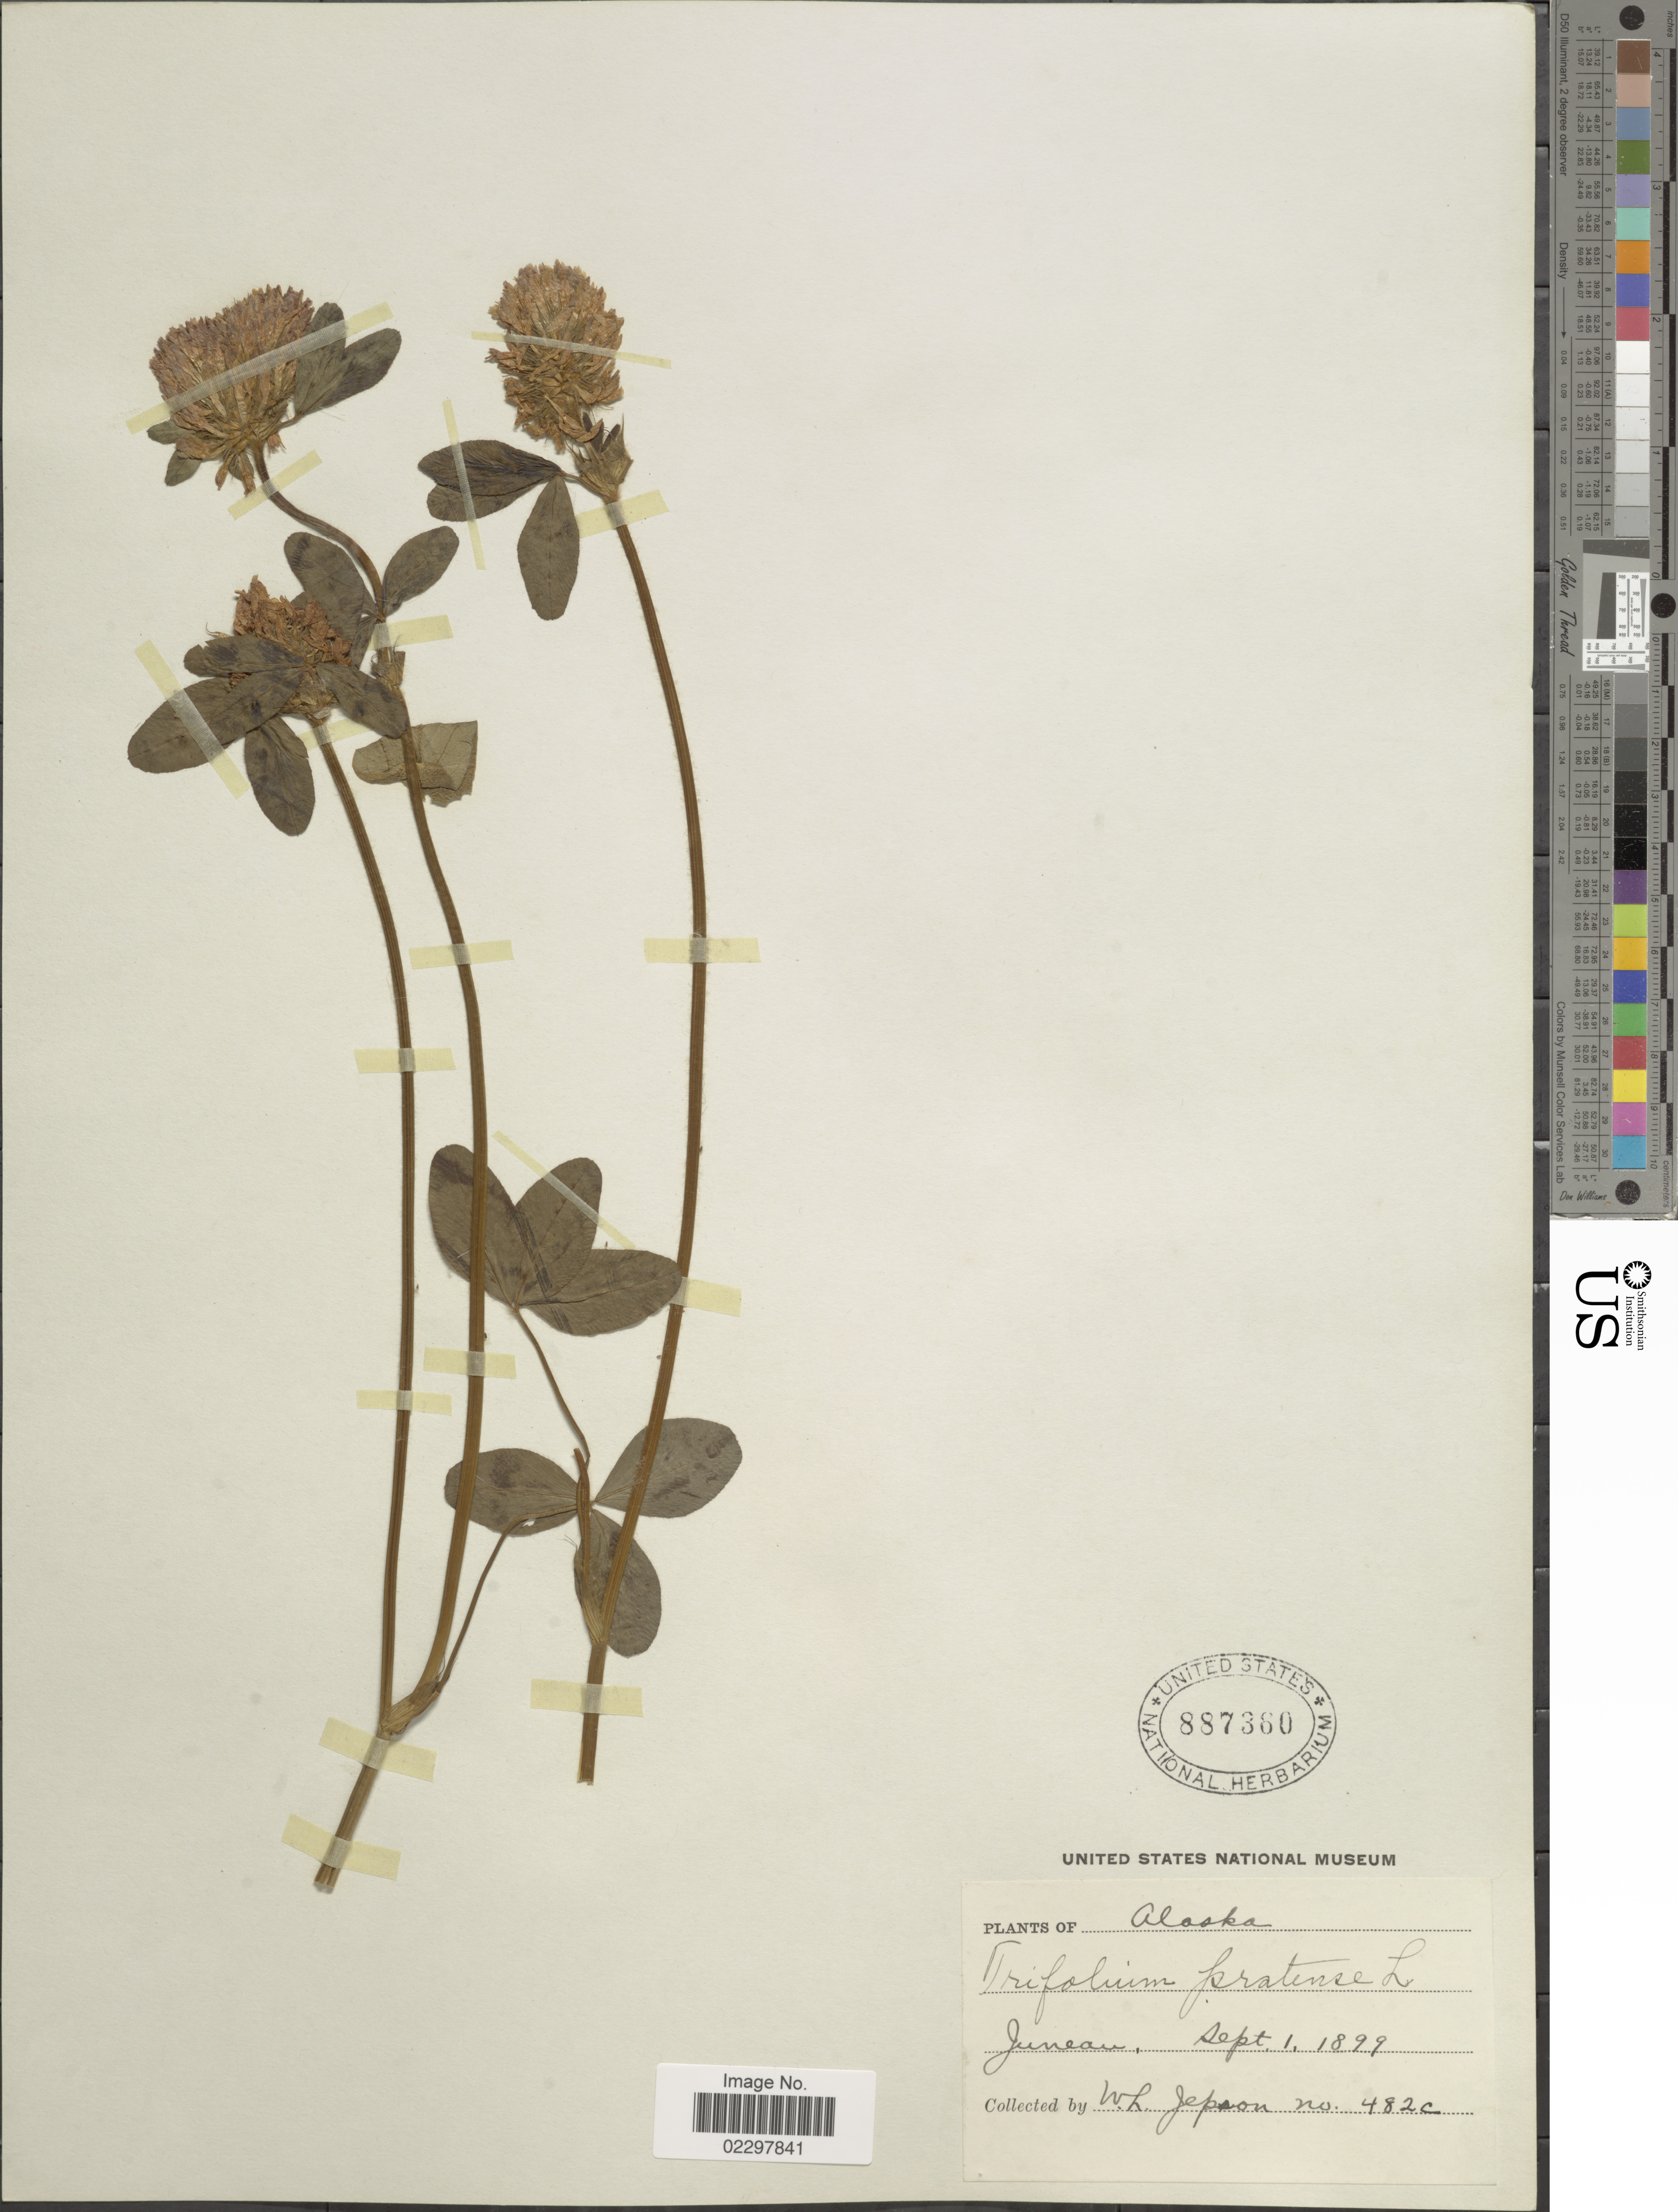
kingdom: Plantae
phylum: Tracheophyta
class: Magnoliopsida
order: Fabales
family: Fabaceae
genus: Trifolium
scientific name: Trifolium pratense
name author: L.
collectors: W. L. Jepson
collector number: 482c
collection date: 1899-09-01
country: United States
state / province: Alaska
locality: Juneau.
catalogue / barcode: US 887380